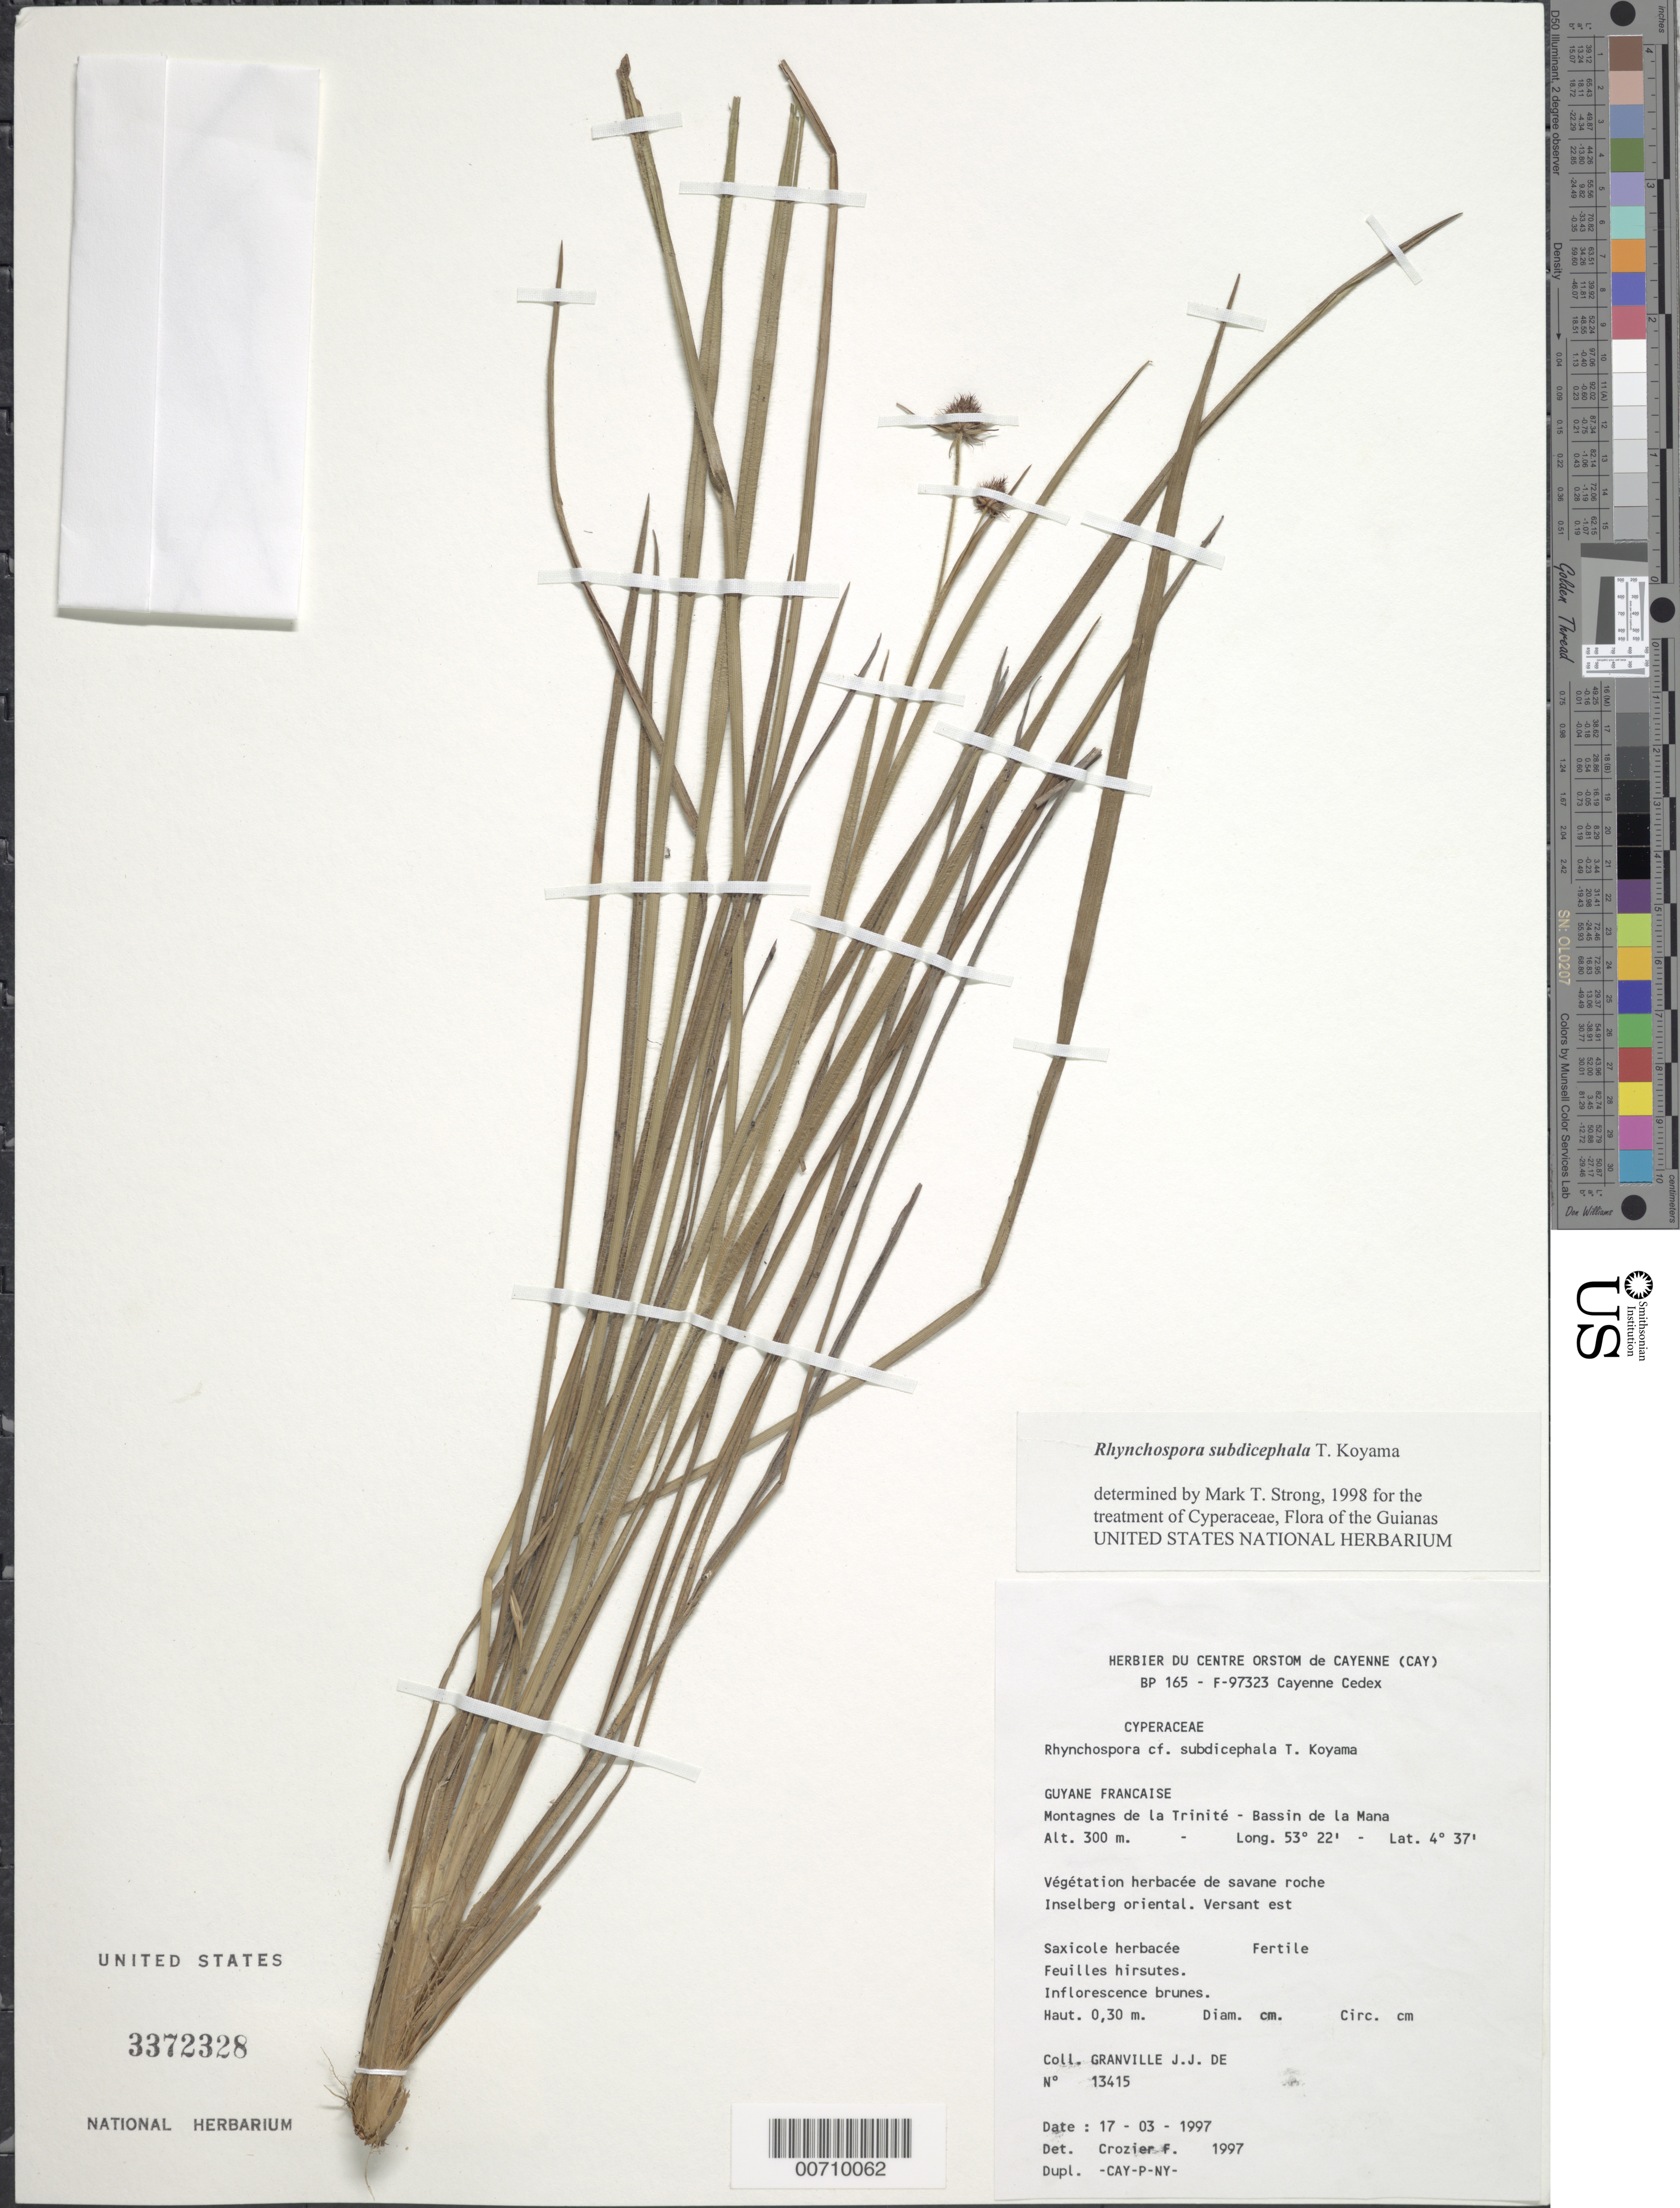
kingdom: Plantae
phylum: Tracheophyta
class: Liliopsida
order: Poales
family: Cyperaceae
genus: Rhynchospora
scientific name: Rhynchospora subdicephala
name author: T. Koyama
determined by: Strong, M. T., (US), Smithsonian Institution - National Museum of Natural History (UNITED STATES)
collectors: J.-J. de Granville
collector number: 13415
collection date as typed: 17-Mar-97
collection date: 1997-03-17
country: French Guiana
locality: Montagnes de la Trinité, Bassin de la Mana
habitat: Végétation herbacée de savane roche. Inselberg oriental. Versant est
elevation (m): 300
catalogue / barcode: US 3372328